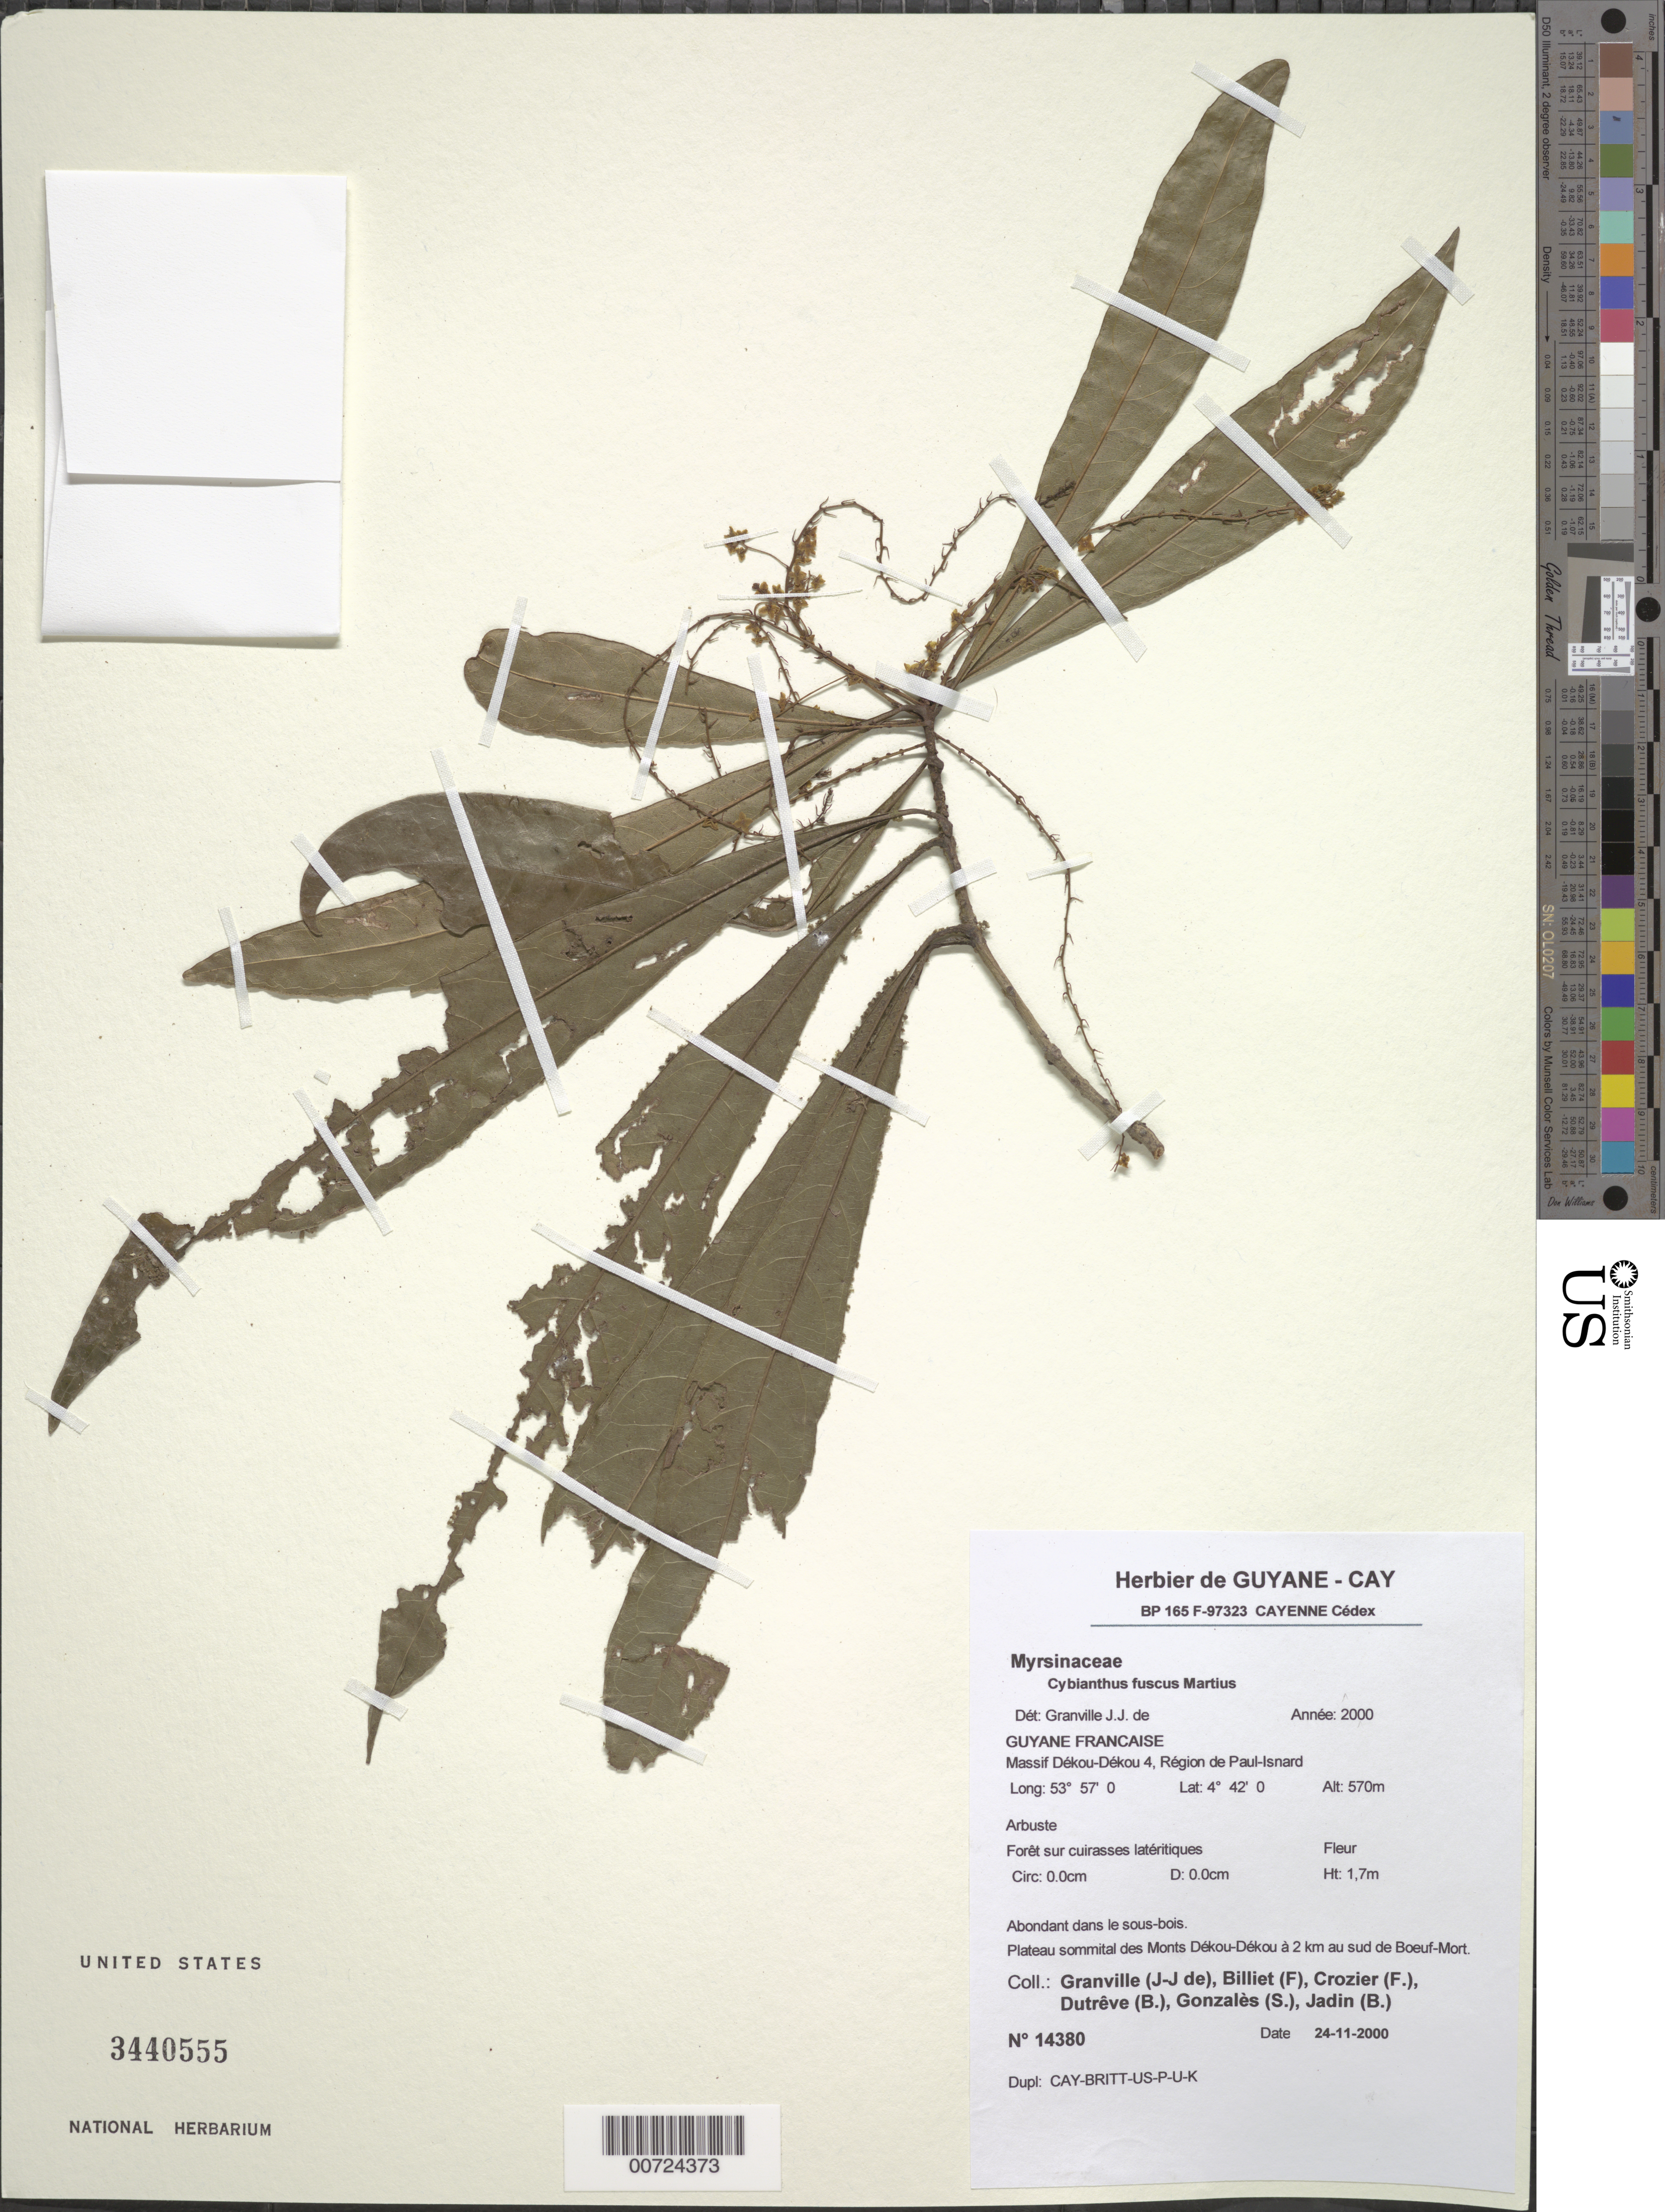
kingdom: Plantae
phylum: Tracheophyta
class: Magnoliopsida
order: Ericales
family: Primulaceae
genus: Cybianthus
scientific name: Cybianthus fuscus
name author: Mart.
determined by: Granville, J. J. de, (CAY), Institut de Recherche pour le Developpement (IRD) (FRENCH GUIANA)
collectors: J.-J. de Granville, F. Billiet, F. Crozier, B. Dutrêve, S. Gonzales & B. Jadin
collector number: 14380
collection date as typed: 24-Nov-00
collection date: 2000-11-24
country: French Guiana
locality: Massif Dékou-Dékou 4, région de Paul-Isnard; 2 km au sud de Boeuf-Mort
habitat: Forest, on laterite; in understory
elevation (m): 570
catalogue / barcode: US 3440555